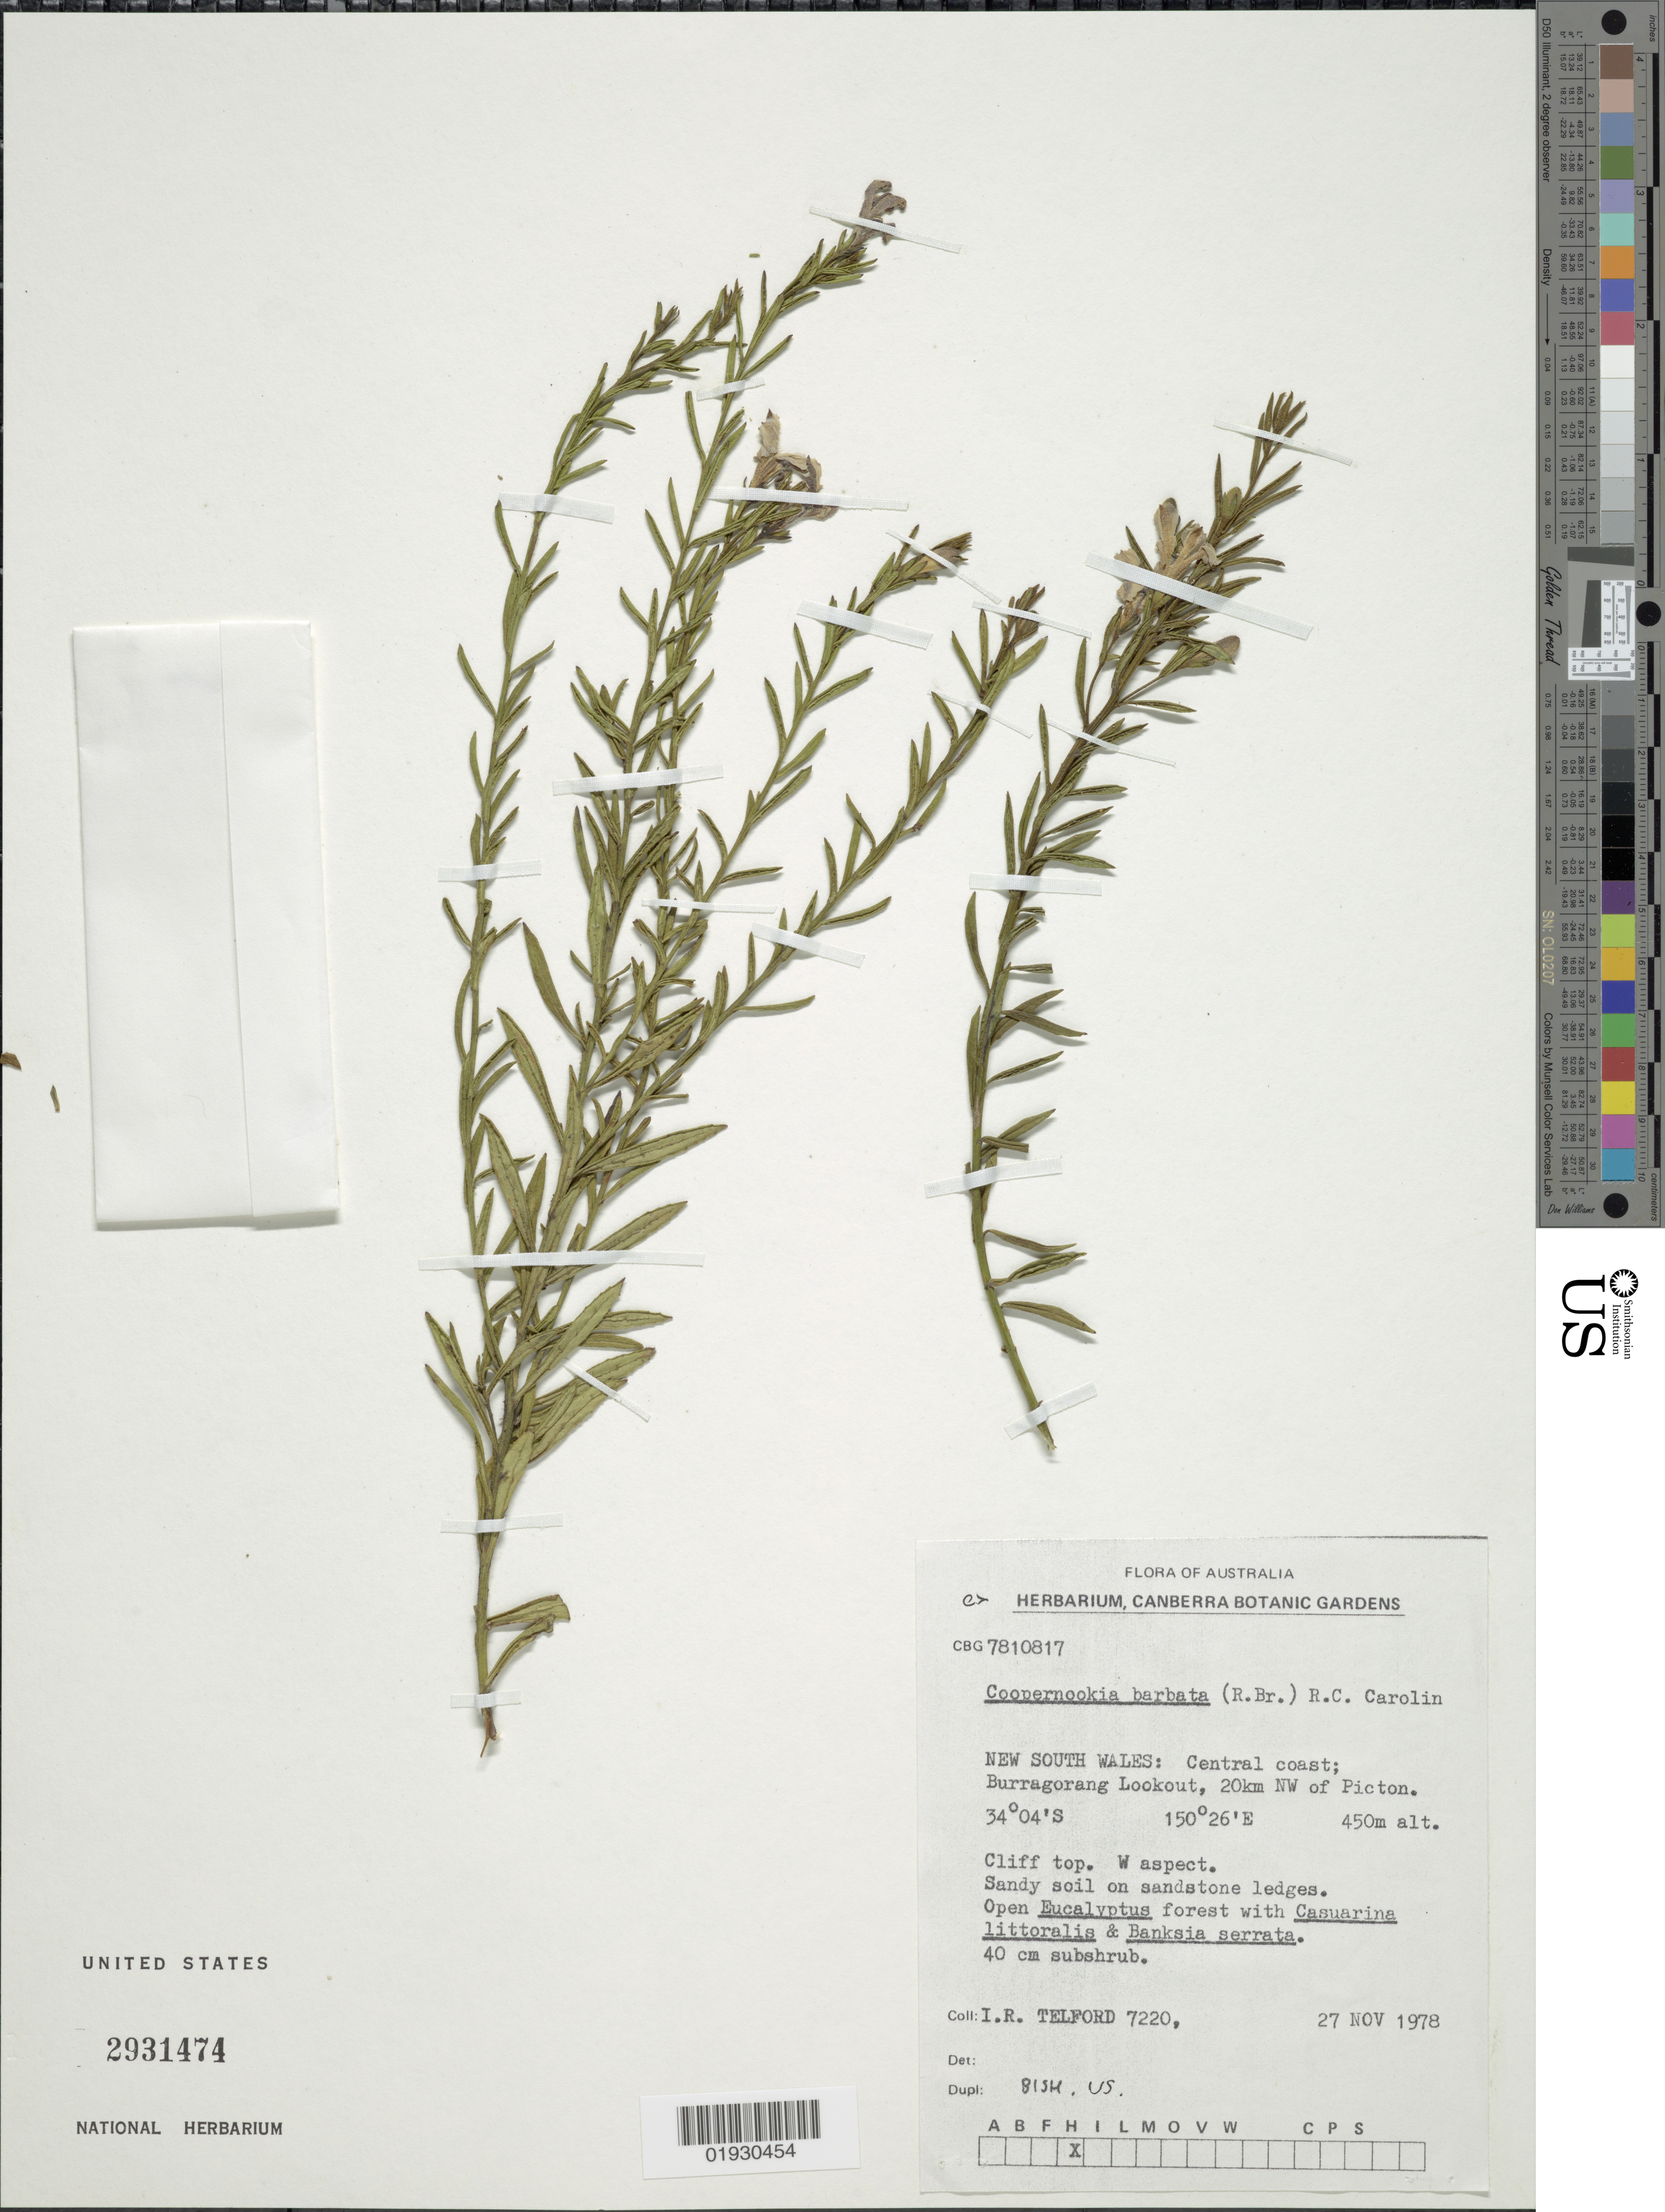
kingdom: Plantae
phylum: Tracheophyta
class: Magnoliopsida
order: Asterales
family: Goodeniaceae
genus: Coopernookia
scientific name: Coopernookia barbata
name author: (R. Br.) Carolin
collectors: I. R. Telford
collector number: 7220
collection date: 1978-11-27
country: Australia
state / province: New South Wales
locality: Central coast; Burragorang Lookout, 20km NW of Picton.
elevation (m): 450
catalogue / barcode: US 2931474